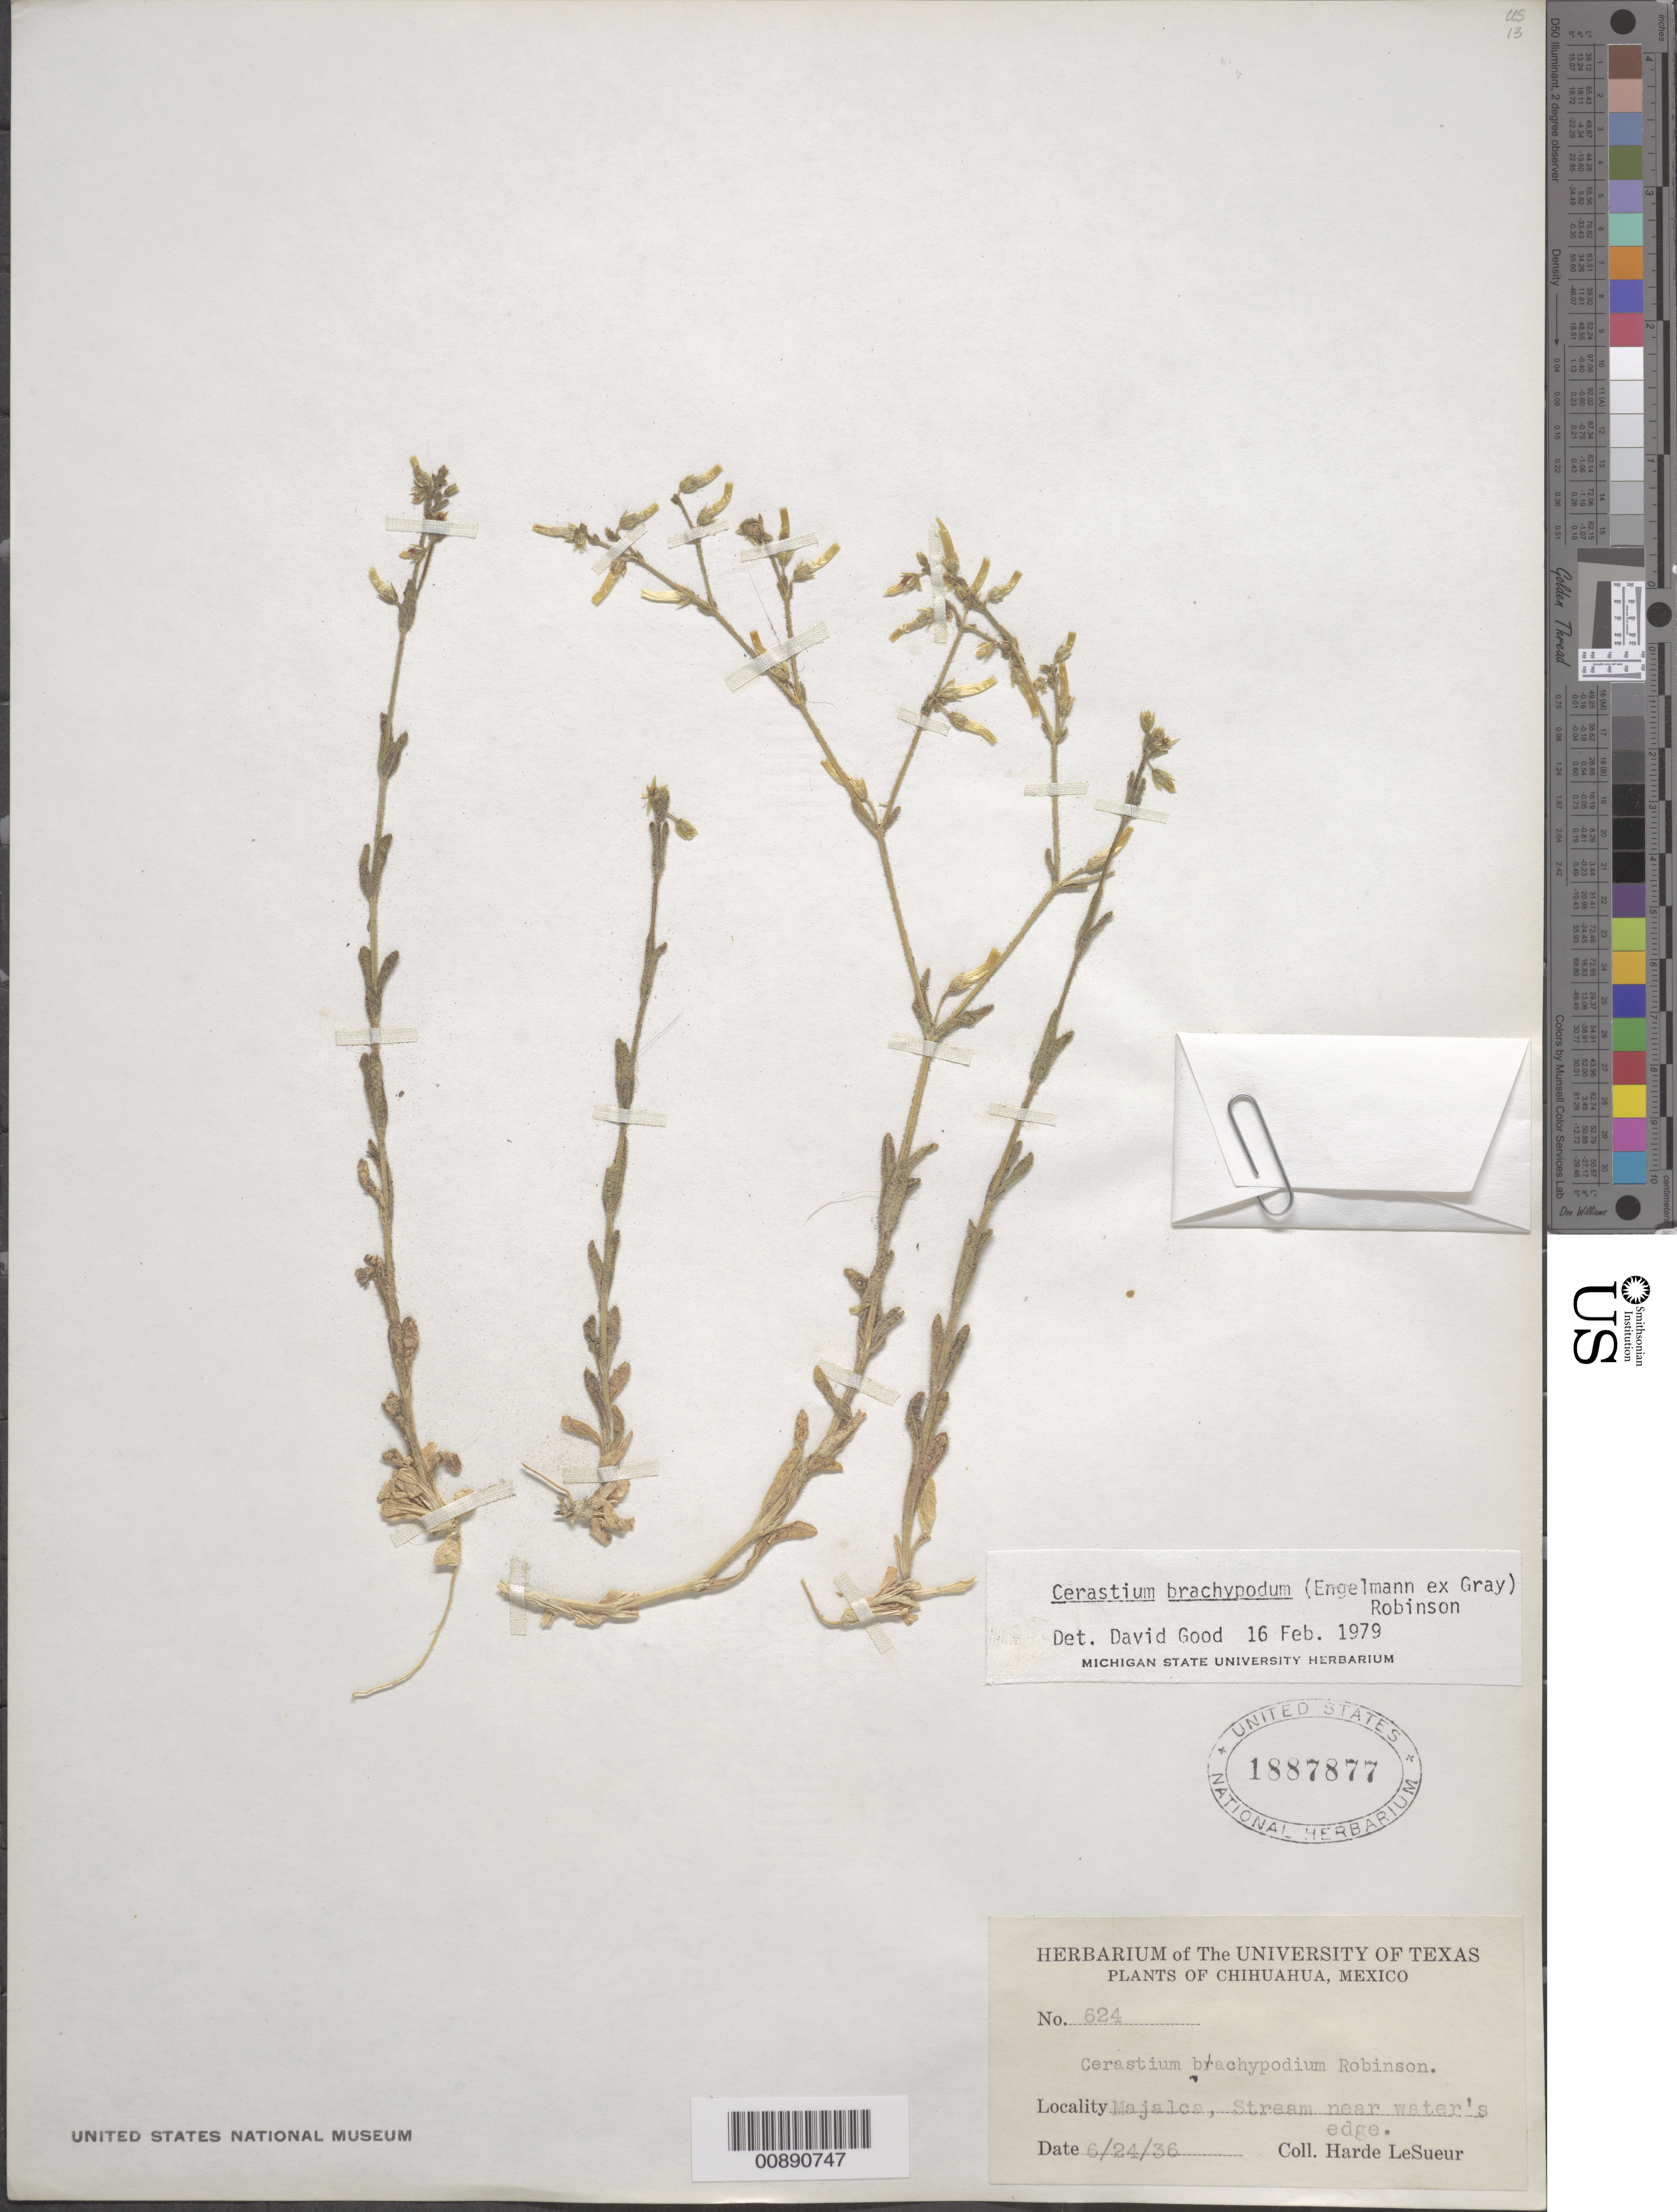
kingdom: Plantae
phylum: Tracheophyta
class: Magnoliopsida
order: Caryophyllales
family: Caryophyllaceae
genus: Cerastium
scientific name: Cerastium brachypodum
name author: (Engelm. ex A. Gray) B.L. Rob.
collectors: D. H. LeSueur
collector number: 624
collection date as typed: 24 Jun 1936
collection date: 1936-06-24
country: Mexico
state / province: Chihuahua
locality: Majalca, Chihuahua.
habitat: Stream near water's edge.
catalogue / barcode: US 1887877